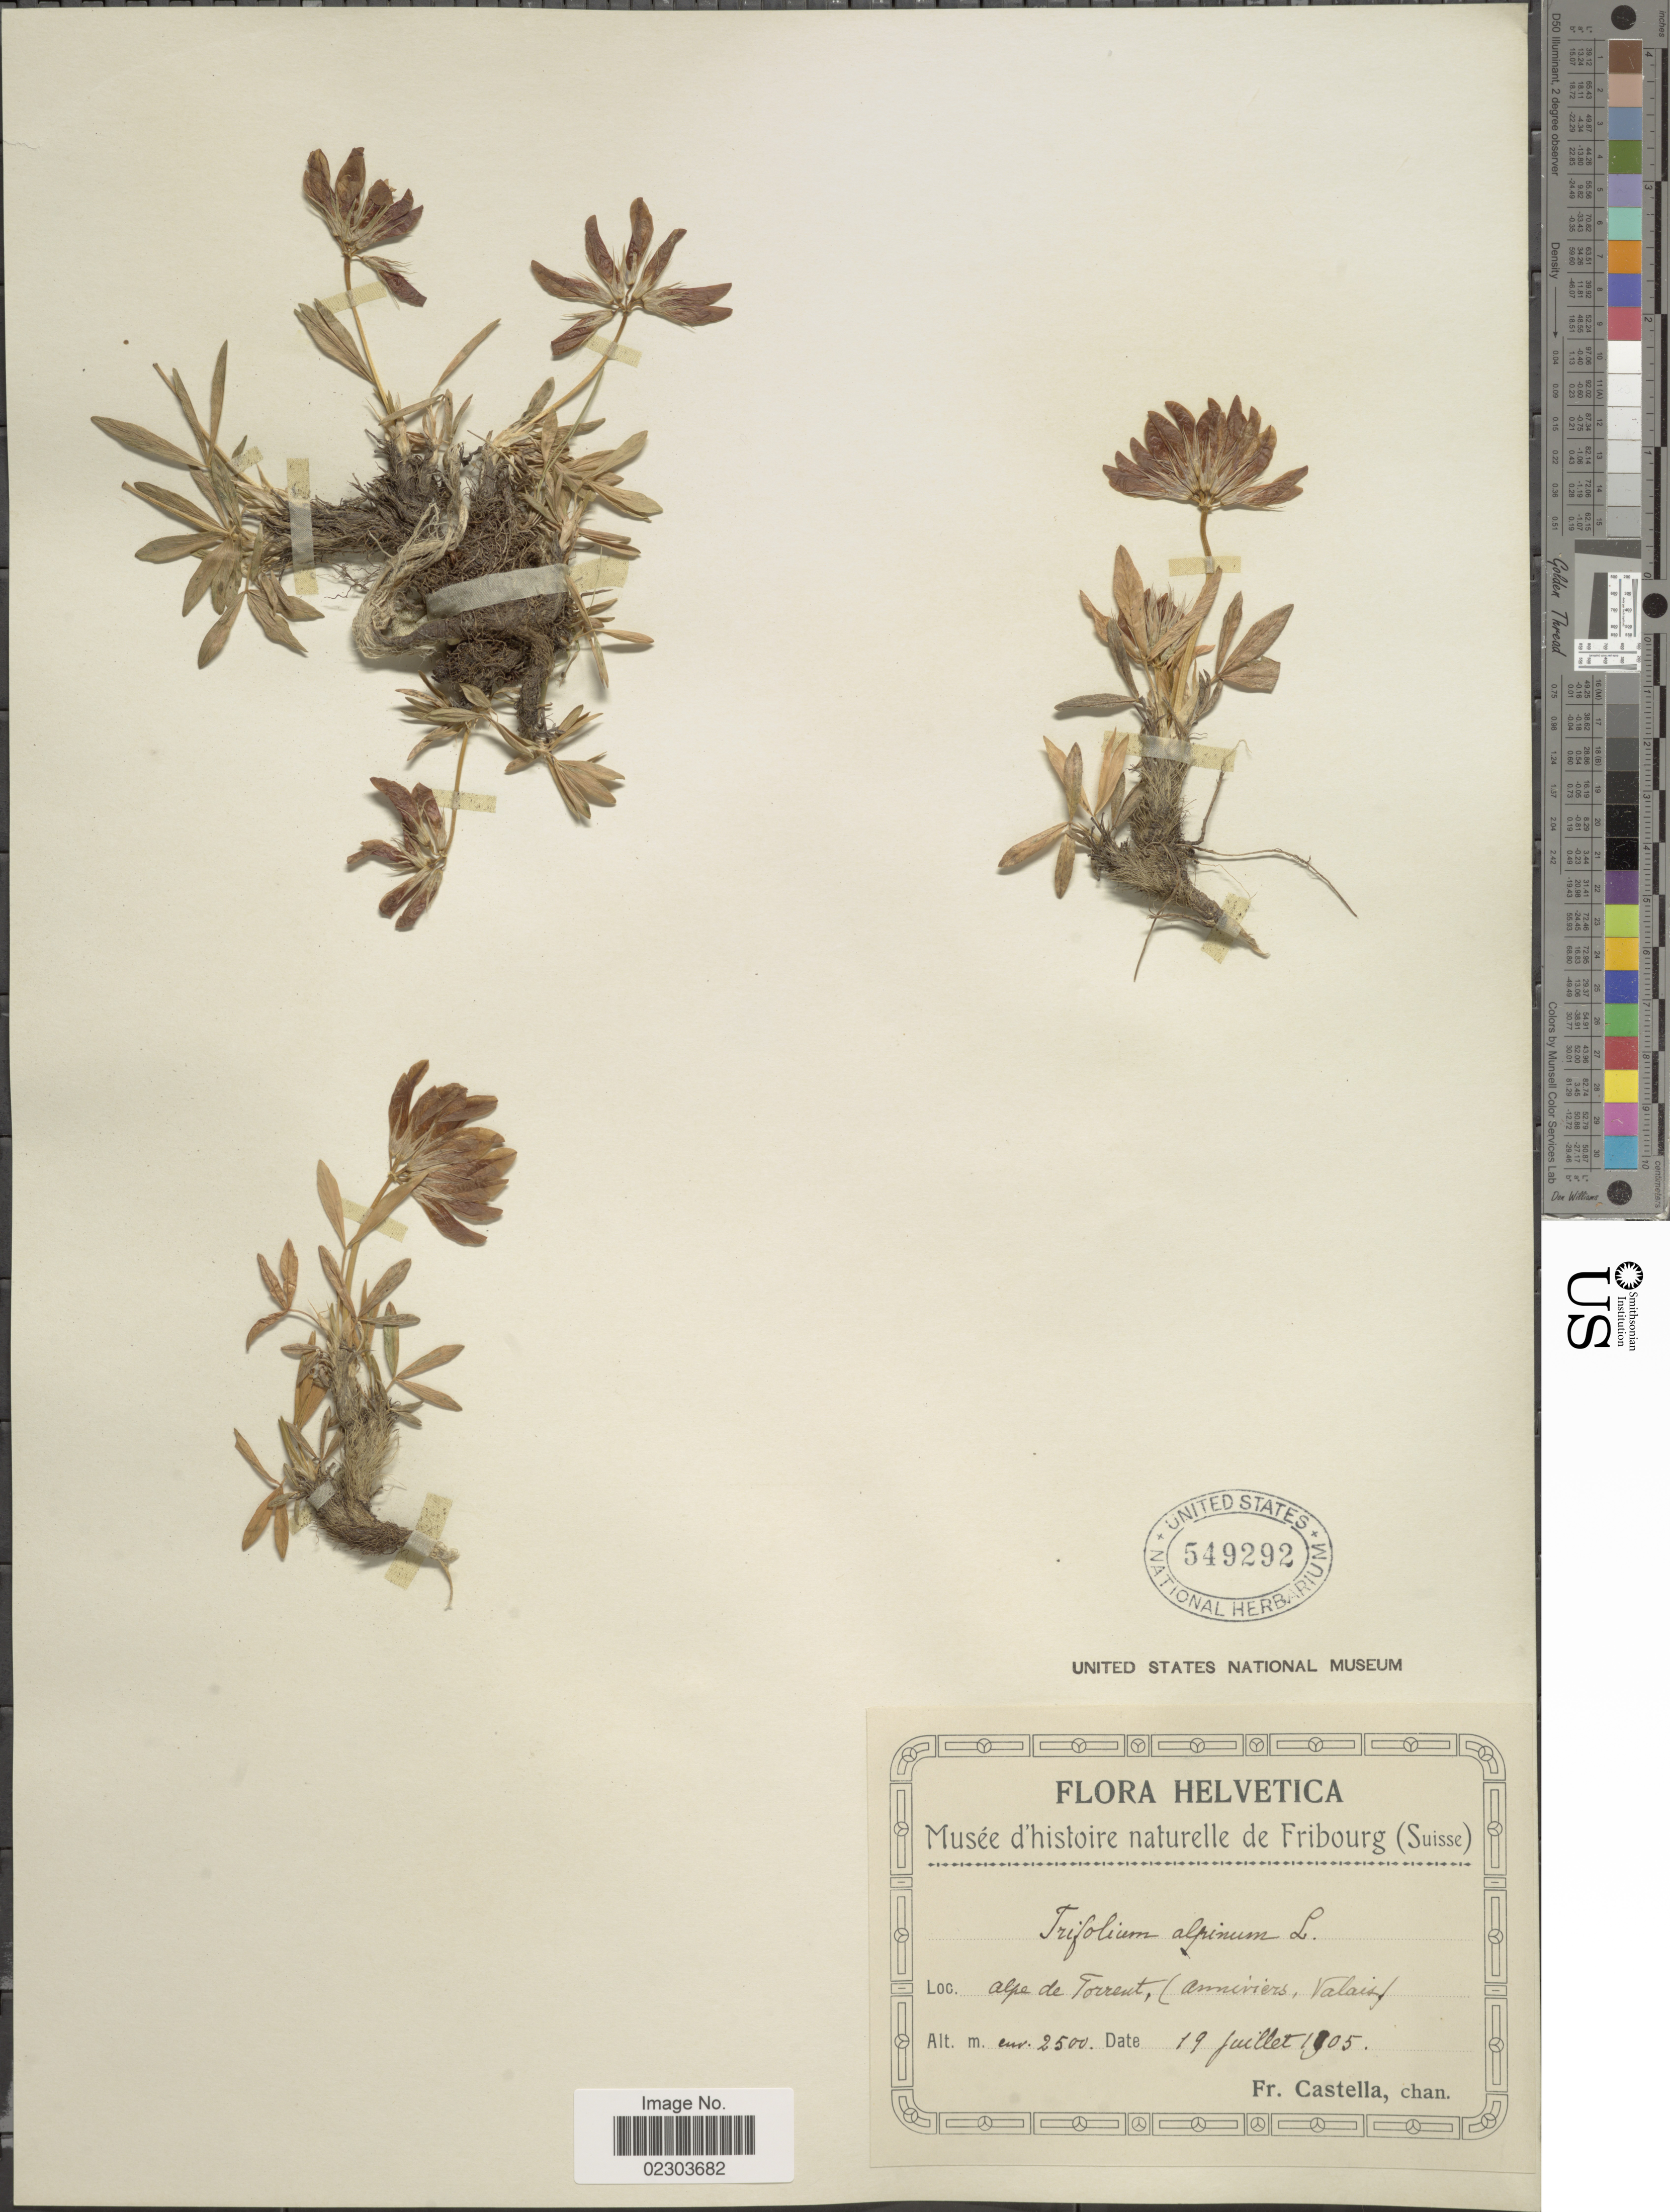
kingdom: Plantae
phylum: Tracheophyta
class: Magnoliopsida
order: Fabales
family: Fabaceae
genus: Trifolium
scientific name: Trifolium alpinum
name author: L.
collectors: Fr. Castella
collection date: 1905-07-19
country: Switzerland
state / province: Valais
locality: Helvetica, alpe de Torrent, (anniviers)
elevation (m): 2500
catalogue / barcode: US 549292